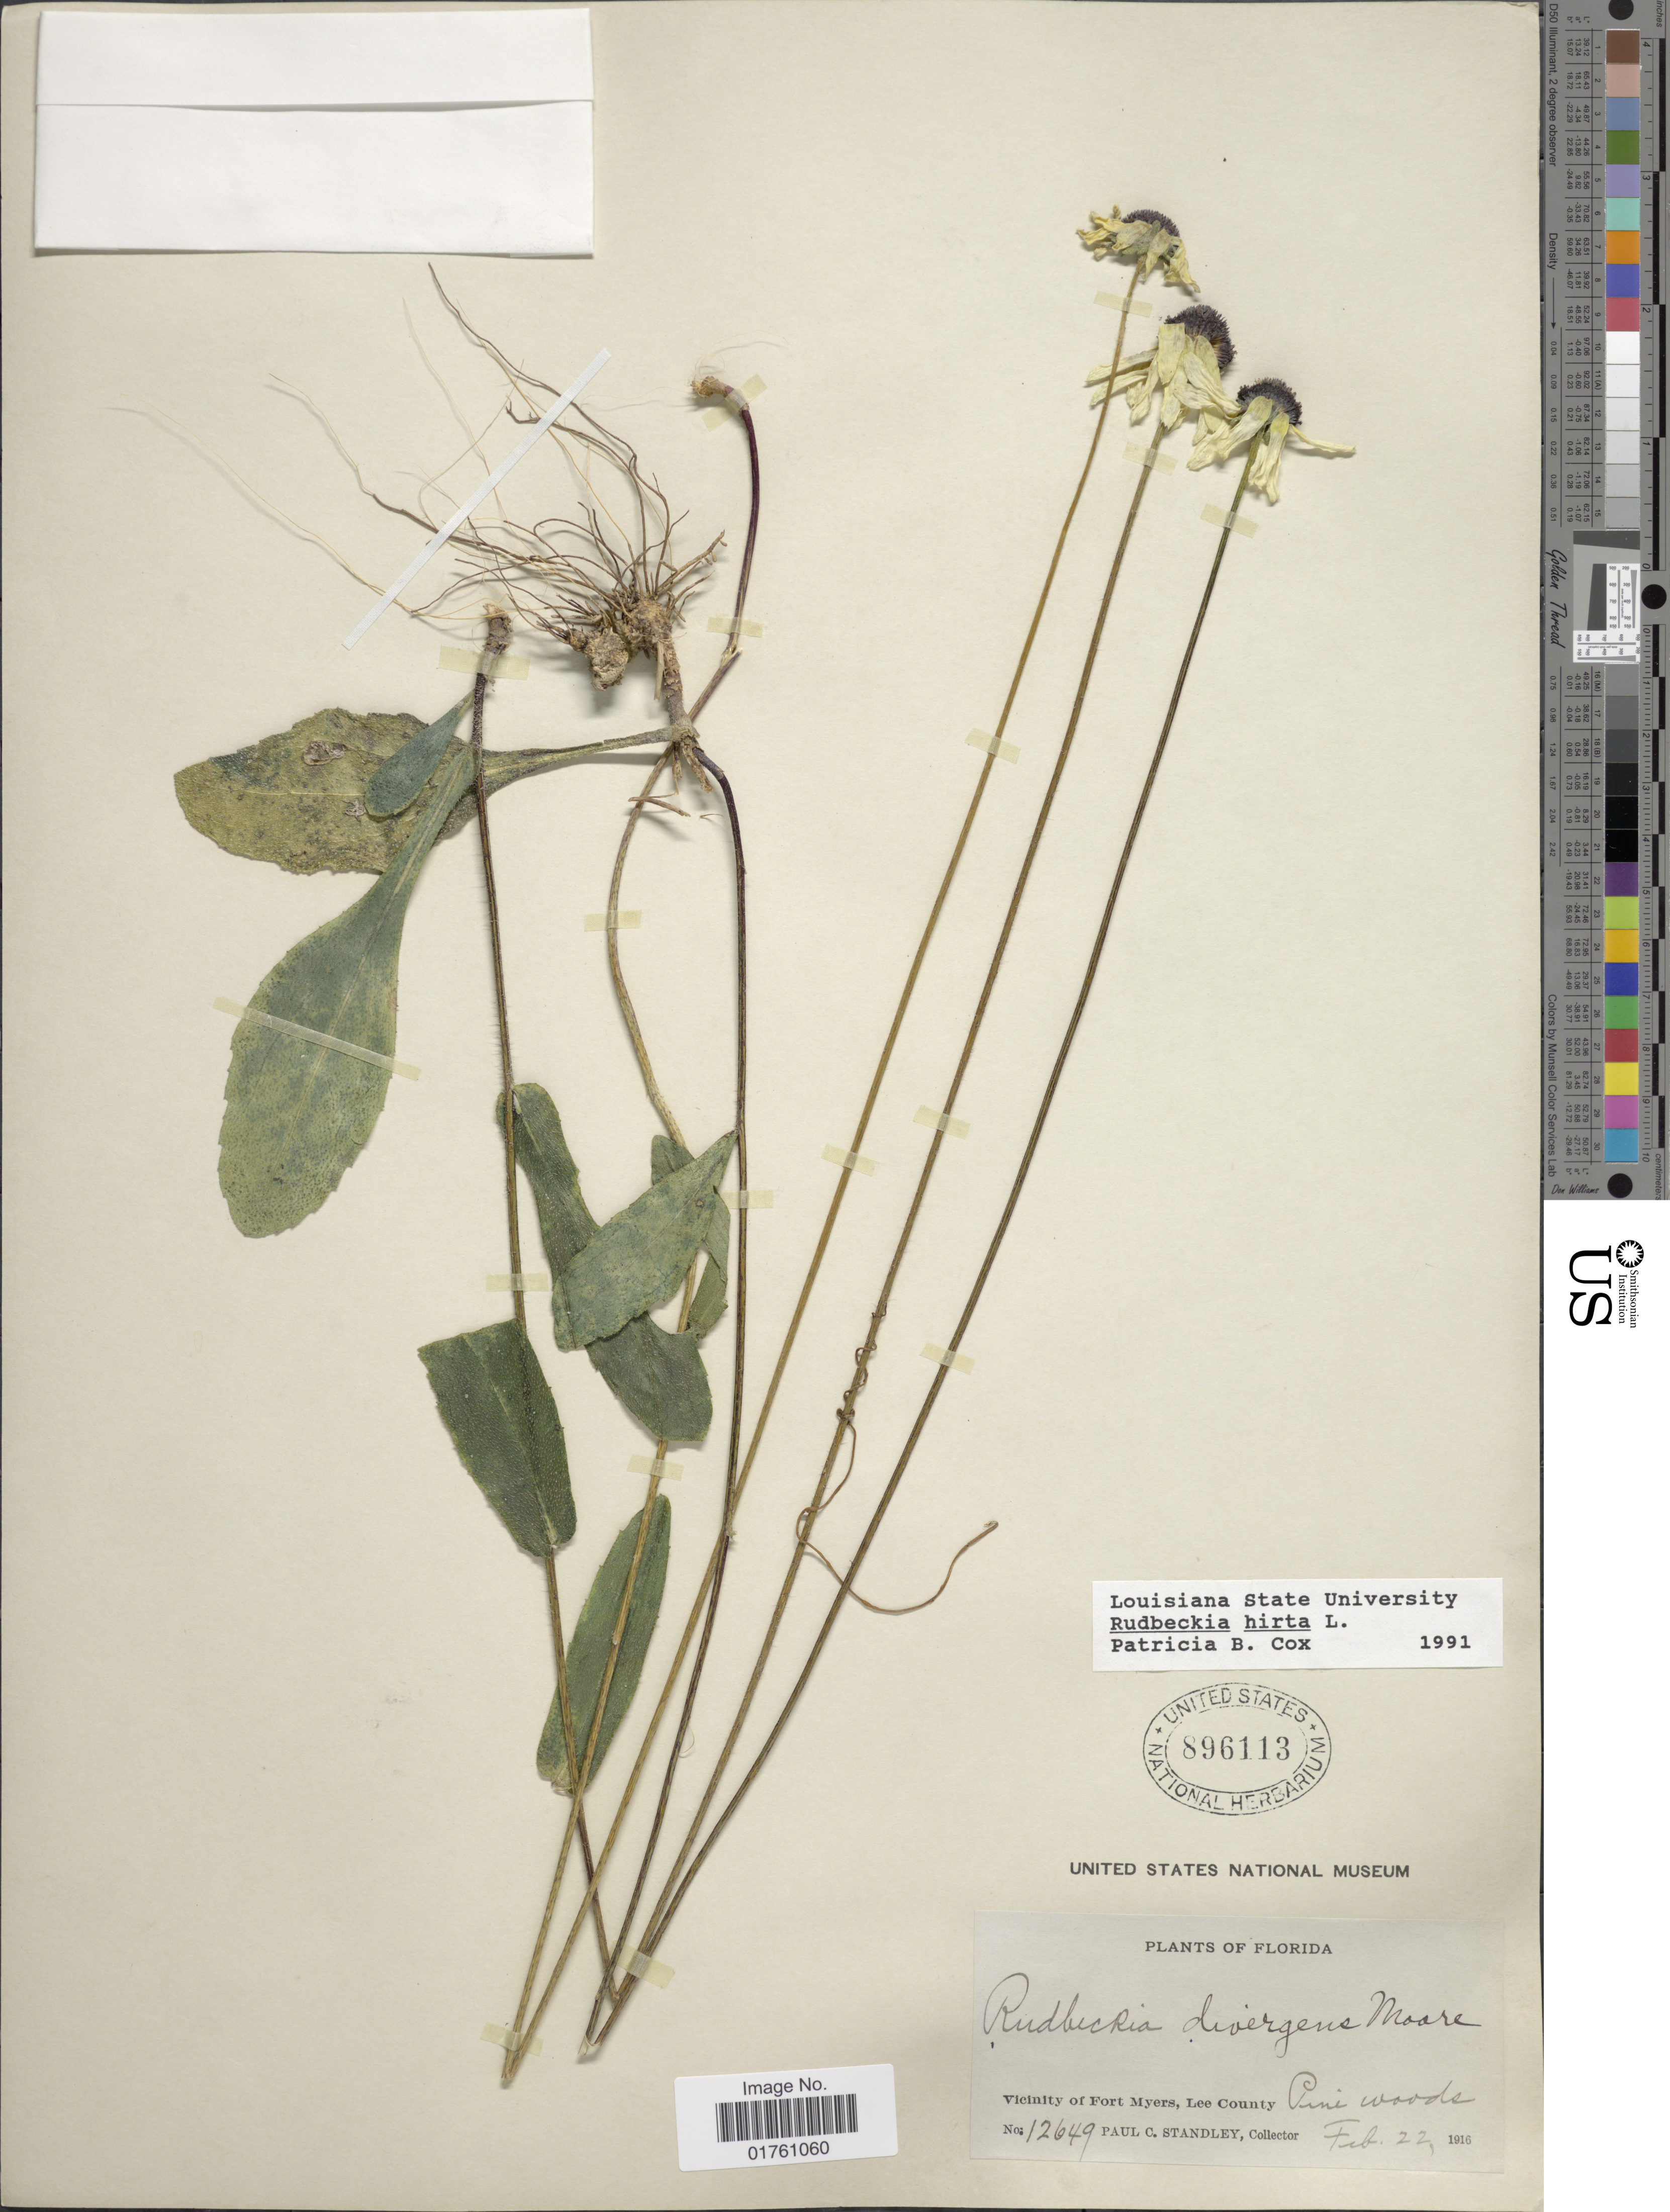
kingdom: Plantae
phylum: Tracheophyta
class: Magnoliopsida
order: Asterales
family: Asteraceae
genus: Rudbeckia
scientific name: Rudbeckia hirta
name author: L.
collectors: P. C. Standley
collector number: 12649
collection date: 1916-02-22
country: United States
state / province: Florida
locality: Vicinity of Fort Myers, Lee County, Pine woods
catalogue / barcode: US 896113